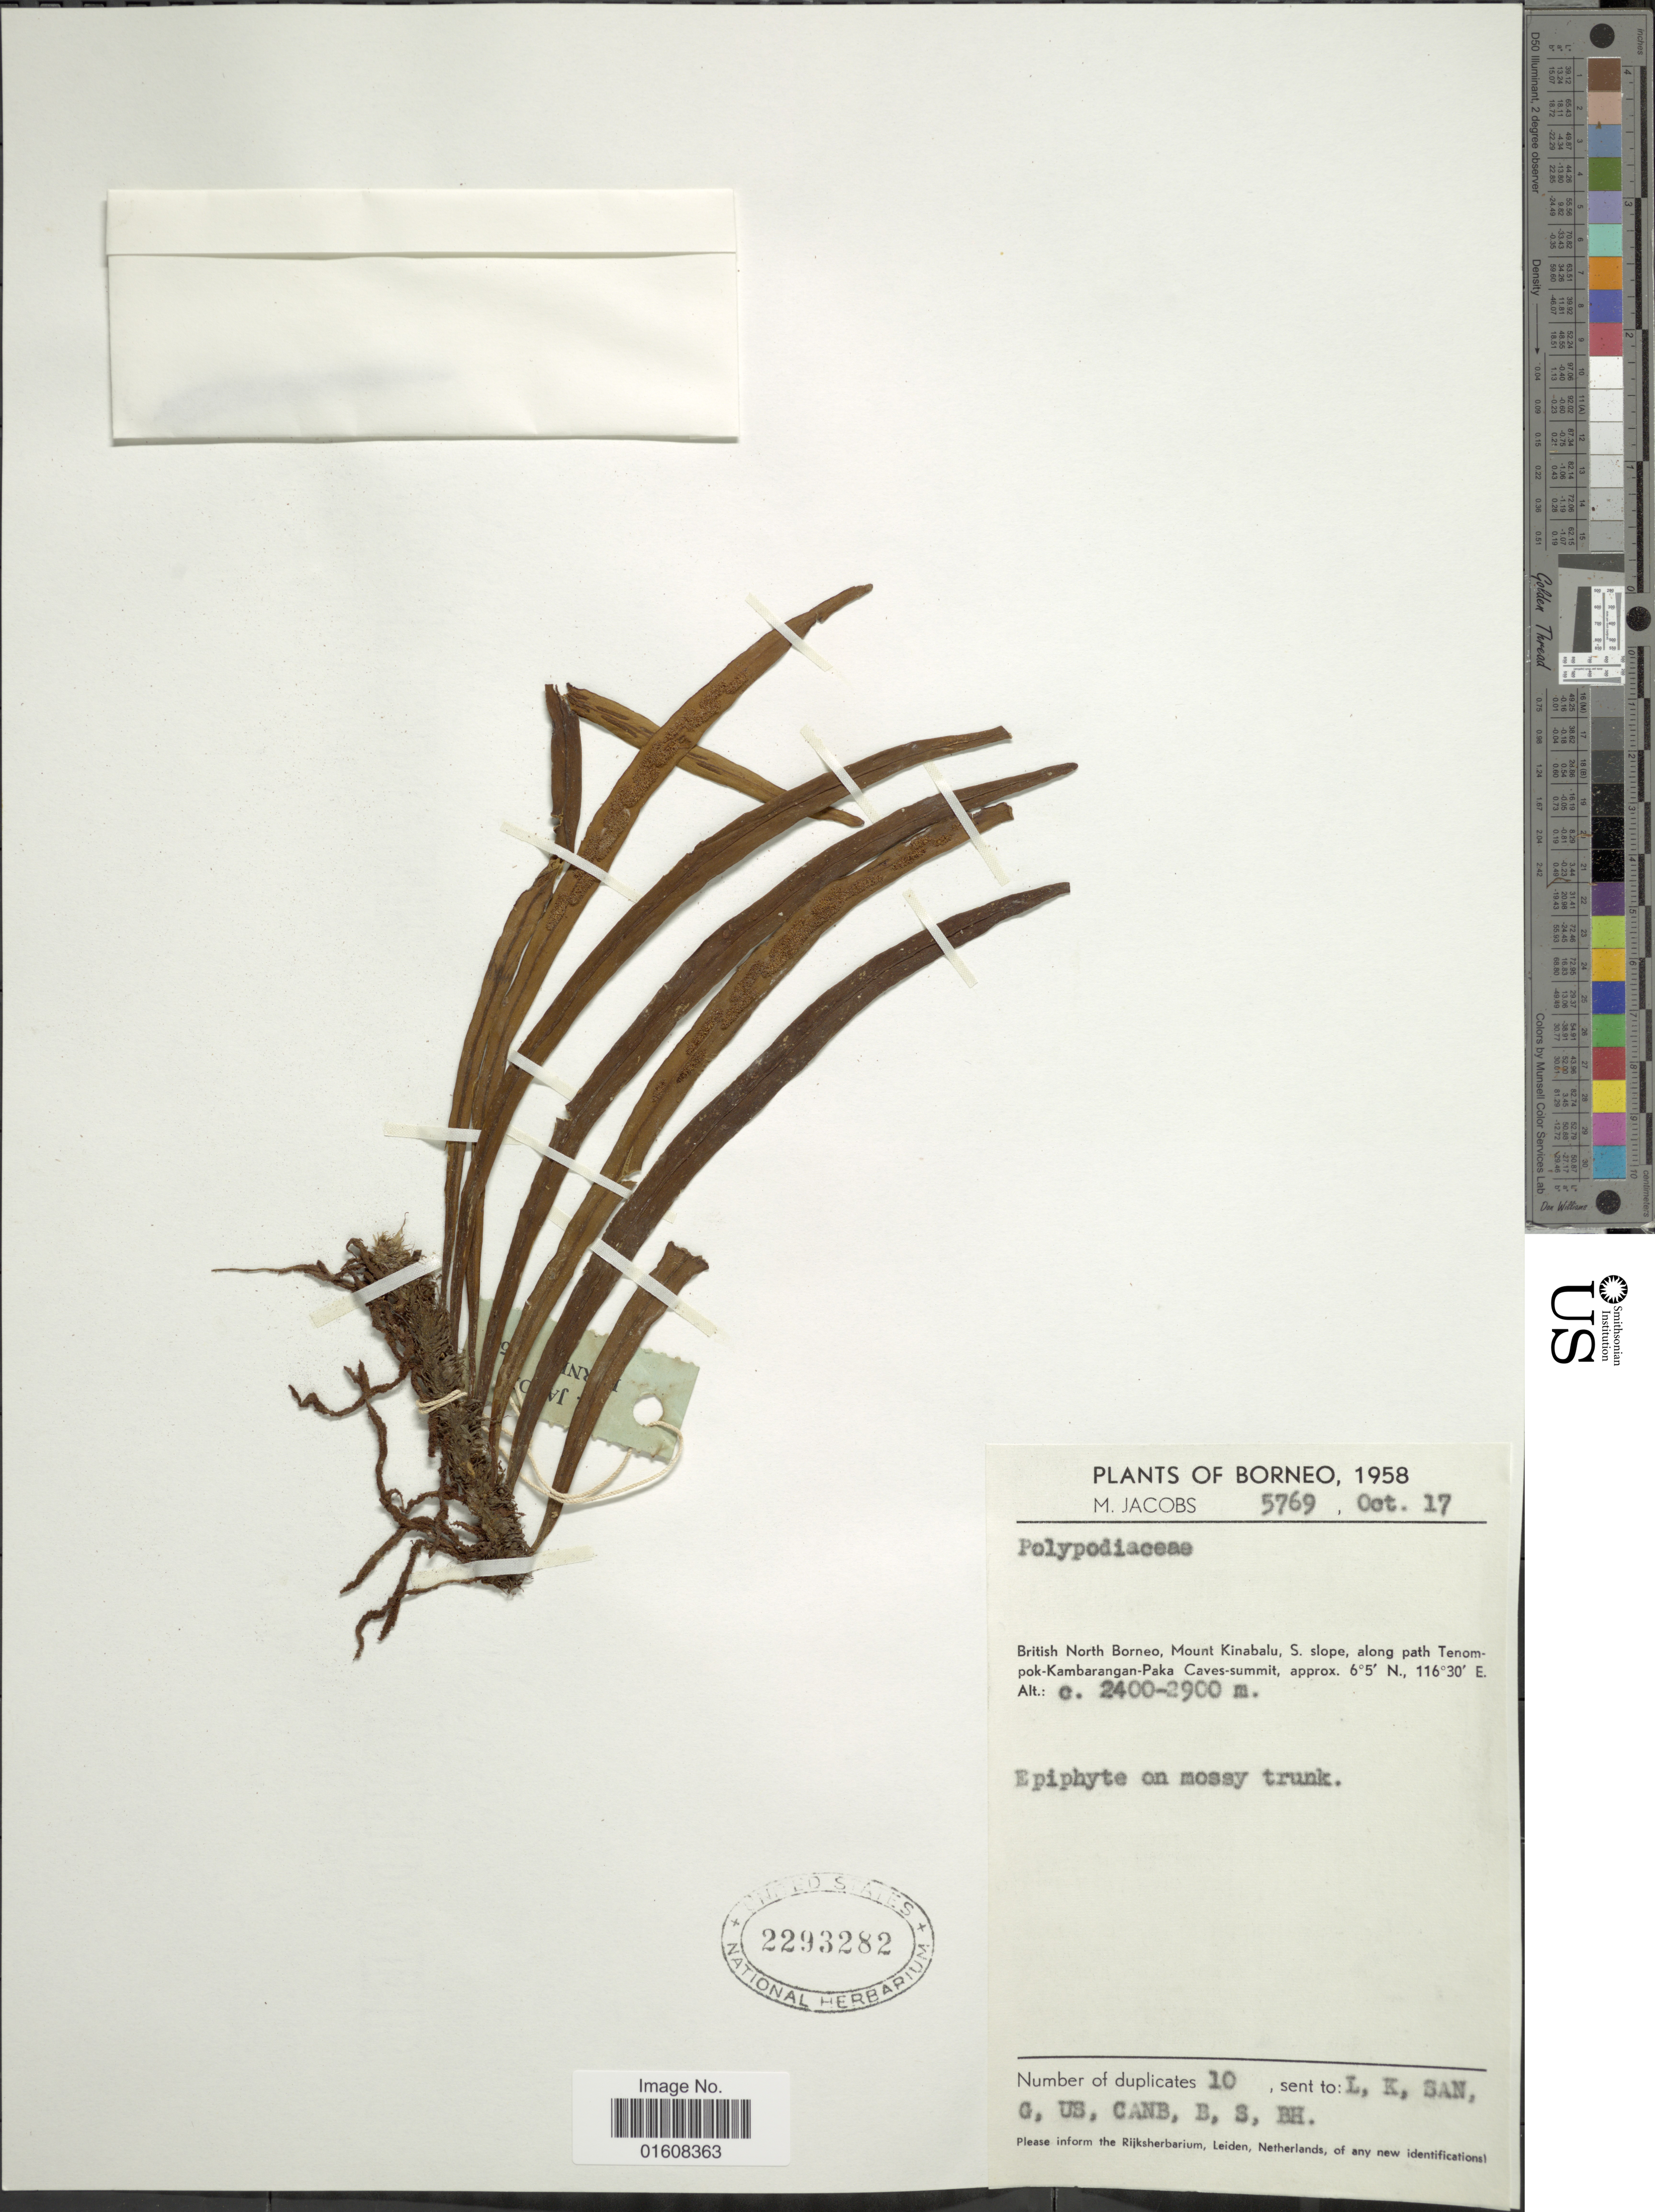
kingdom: Plantae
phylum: Tracheophyta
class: Polypodiopsida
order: Polypodiales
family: Polypodiaceae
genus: Grammitis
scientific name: Grammitis sp.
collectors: M. Jacobs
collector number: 5769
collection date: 1958-10-17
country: Malaysia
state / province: Sabah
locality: British North Borneo, Mount Kinabalu, S. slope, along Tenompok-Kambarangan-Paka Caves-summit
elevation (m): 2400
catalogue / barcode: US 2293282